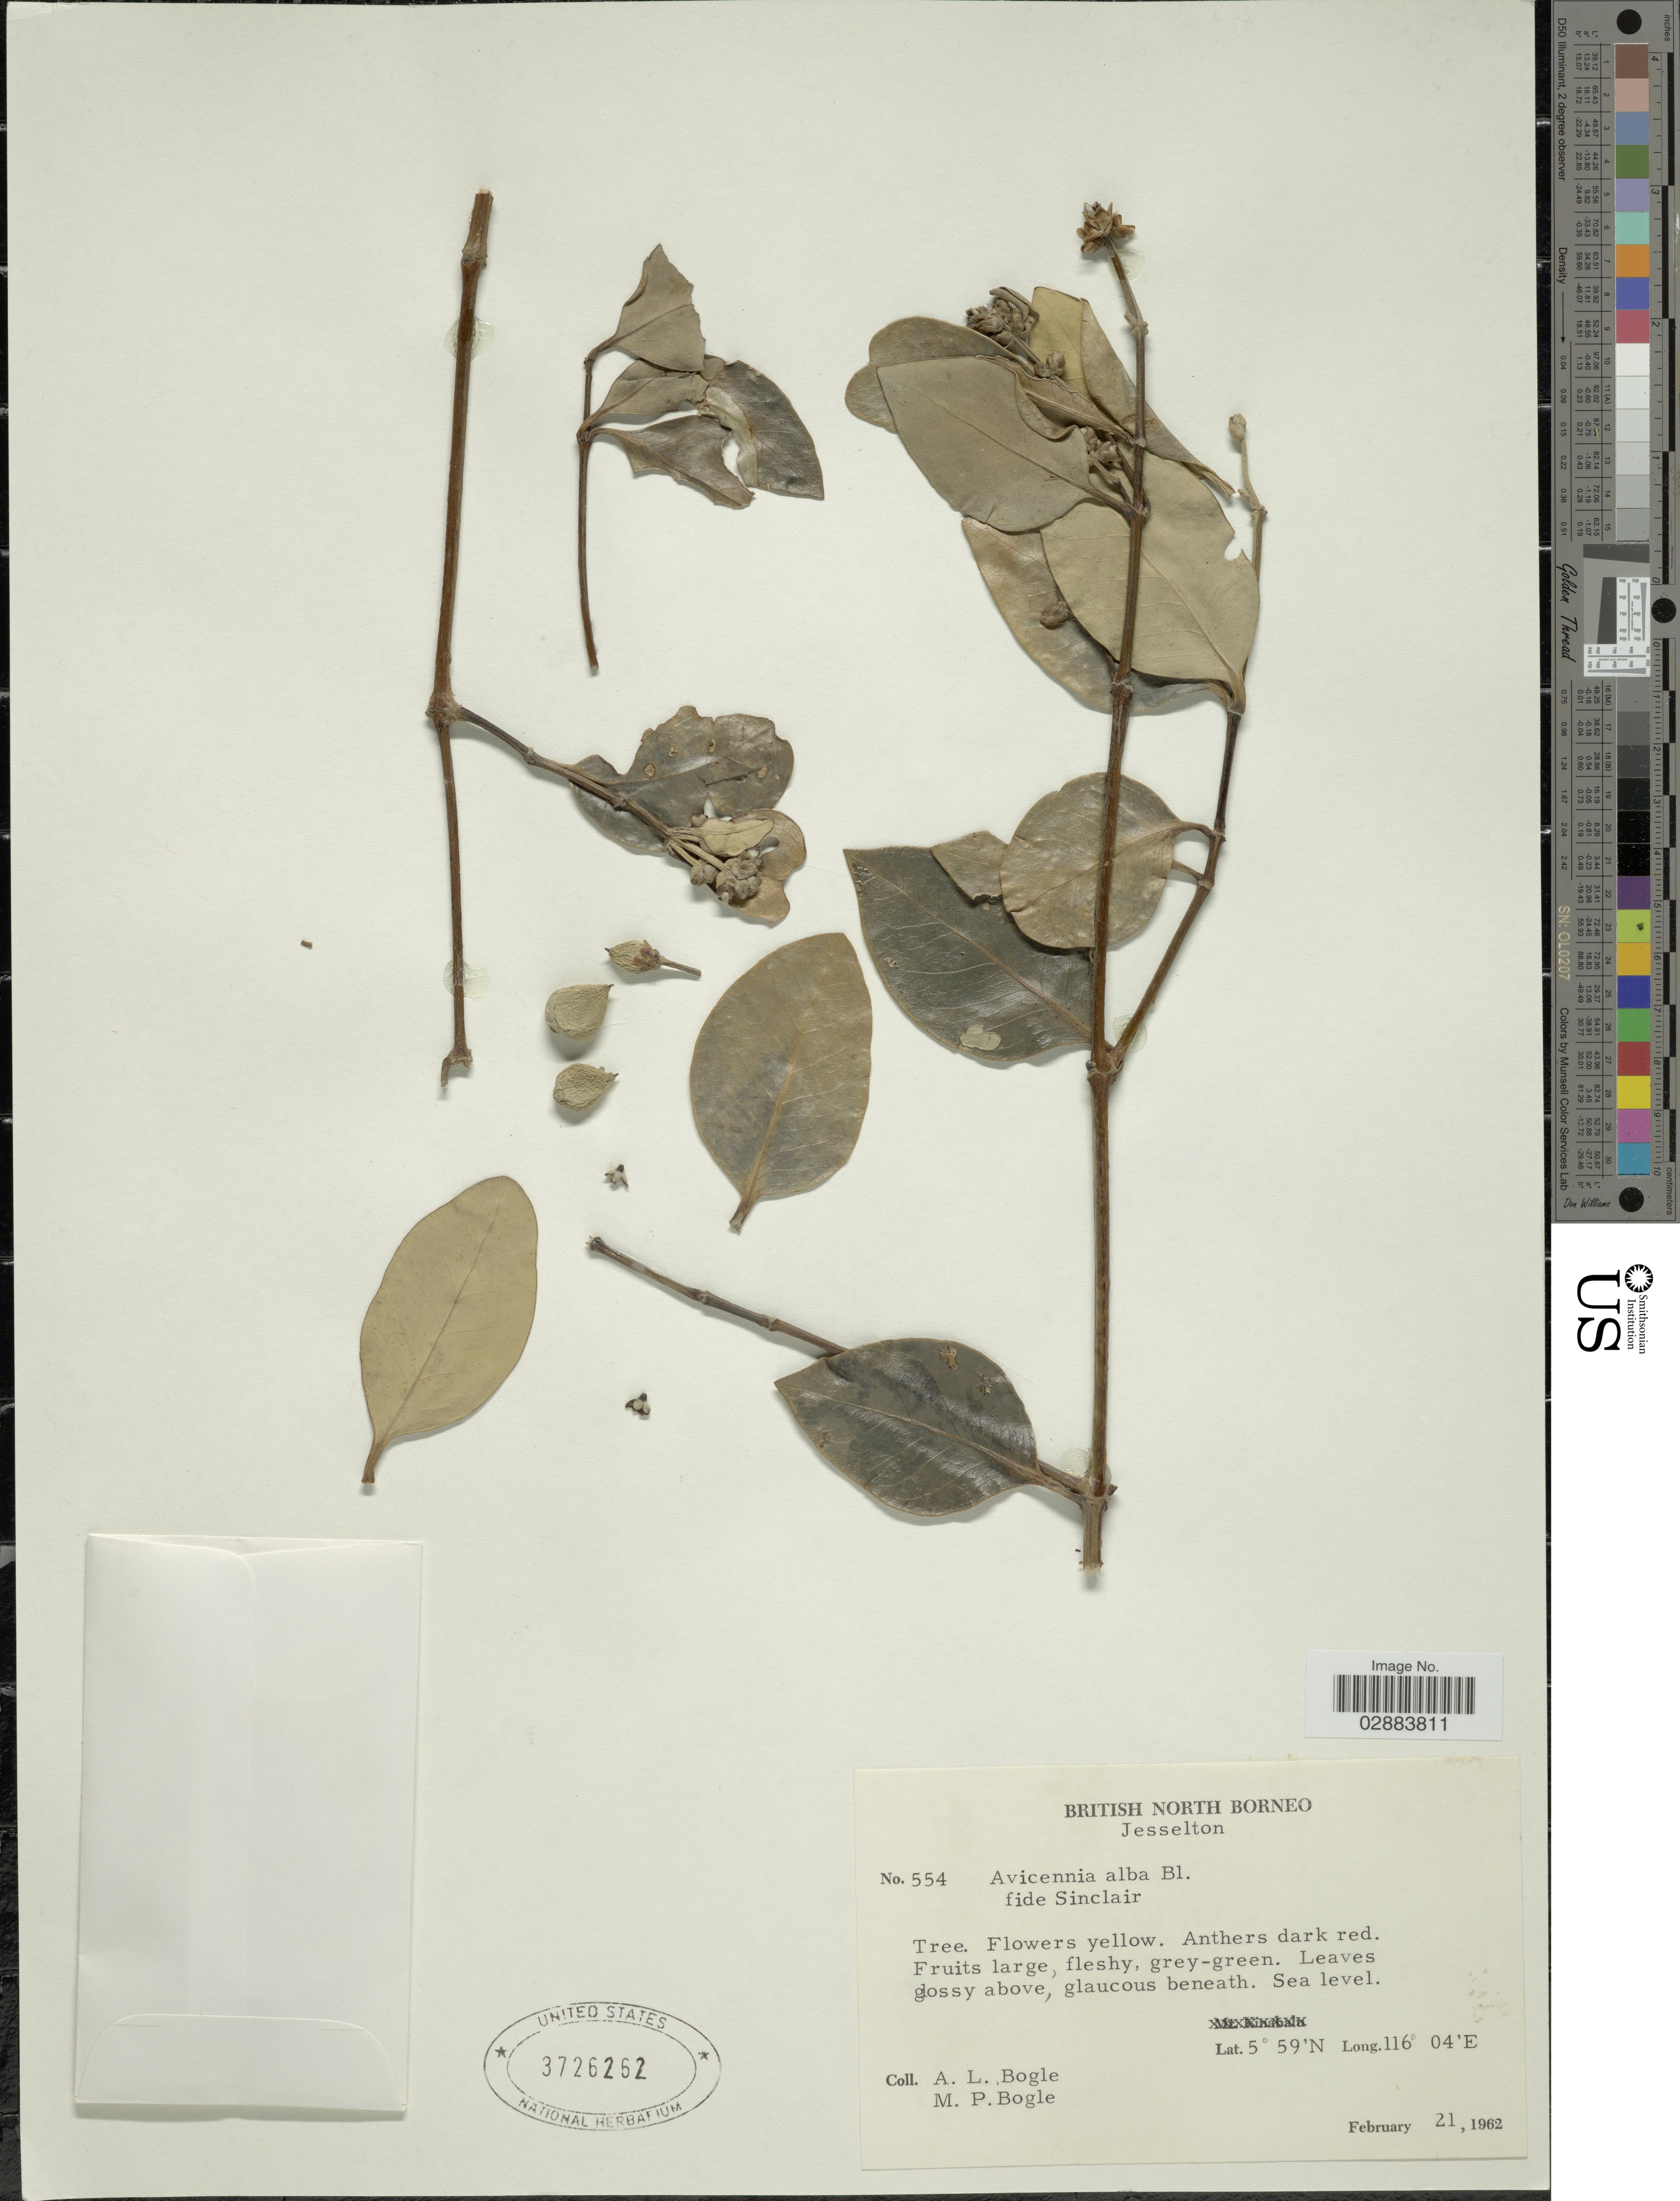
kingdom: Plantae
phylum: Tracheophyta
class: Magnoliopsida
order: Lamiales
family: Acanthaceae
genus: Avicennia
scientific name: Avicennia alba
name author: Blume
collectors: Bogle, A.L. & M. Bogle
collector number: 554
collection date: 1962-02-21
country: Malaysia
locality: British North Borneo. Jesselton.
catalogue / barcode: US 3726262